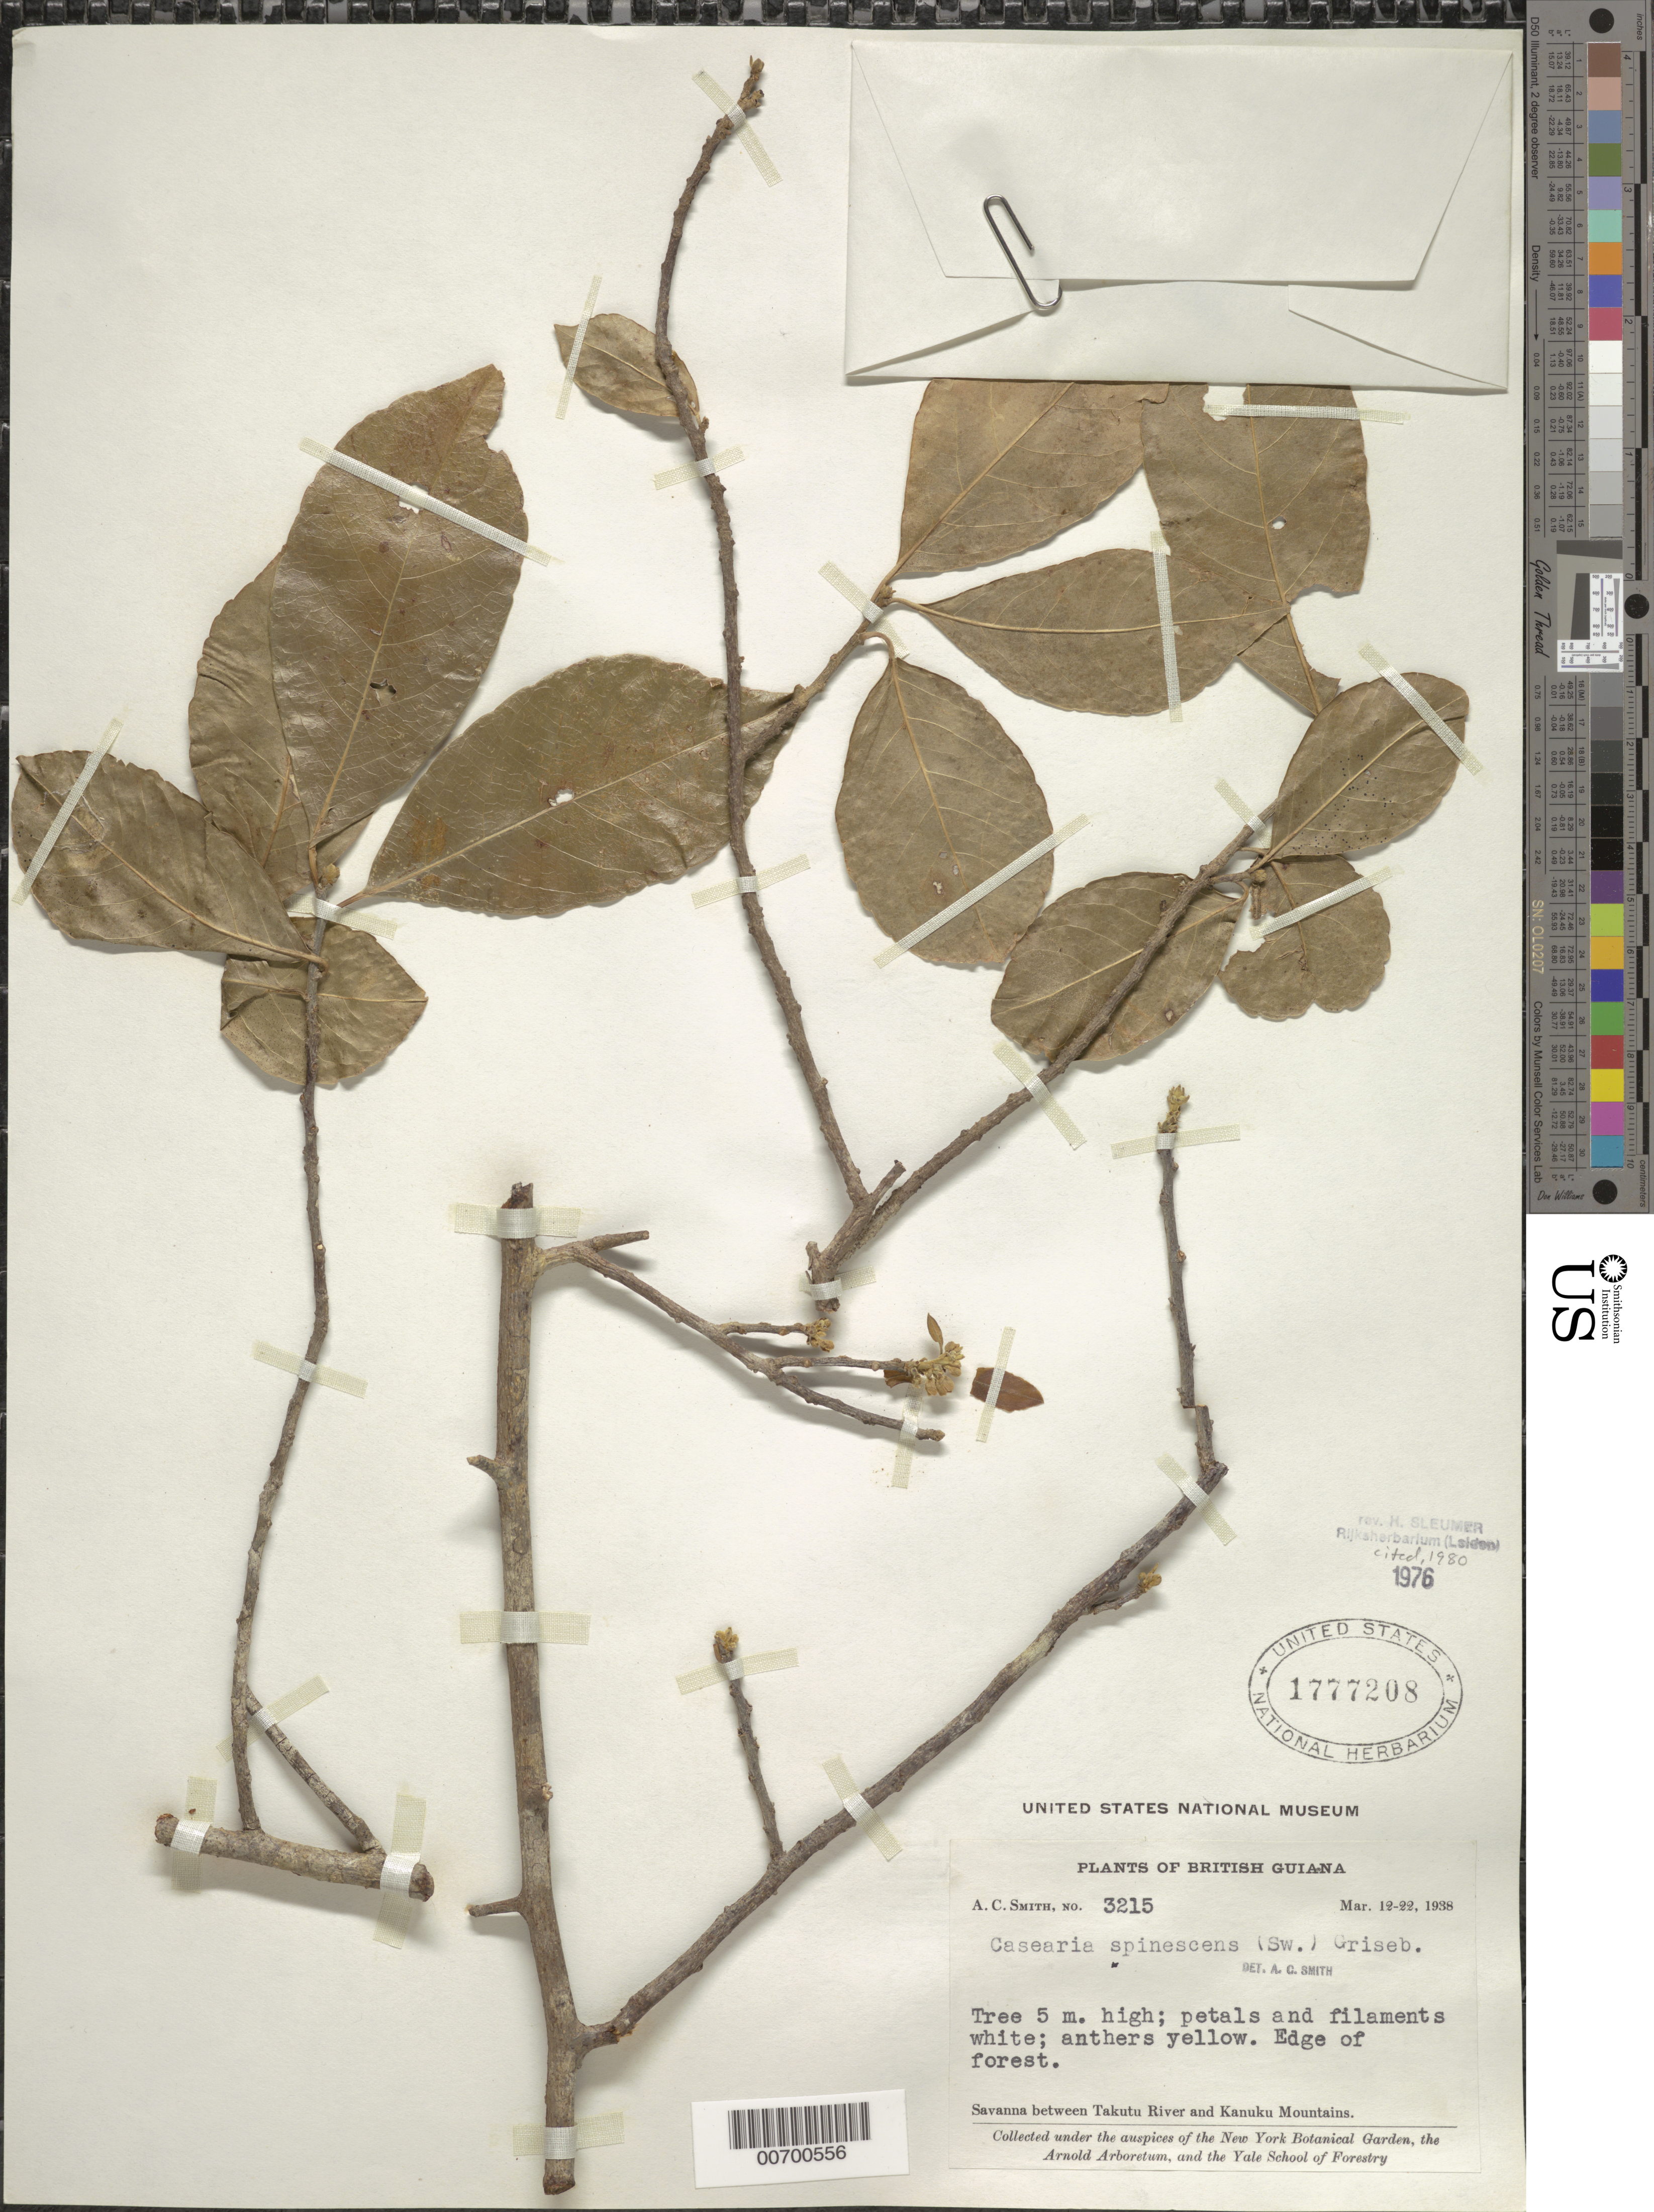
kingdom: Plantae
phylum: Tracheophyta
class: Magnoliopsida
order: Malpighiales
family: Salicaceae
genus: Casearia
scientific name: Casearia spinescens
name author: (Sw.) Griseb.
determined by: Sleumer, H. O.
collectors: A. C. Smith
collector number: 3215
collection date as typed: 12-Mar-38 to 22-Mar-38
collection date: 1938-03-12/1938-03-22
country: Guyana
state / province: U. Takutu-U. Essequibo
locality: Kanuku Mts., drainage of Takutu R., western extremity of Kanuku Mountains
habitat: Edge of forest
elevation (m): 200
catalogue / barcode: US 1777208